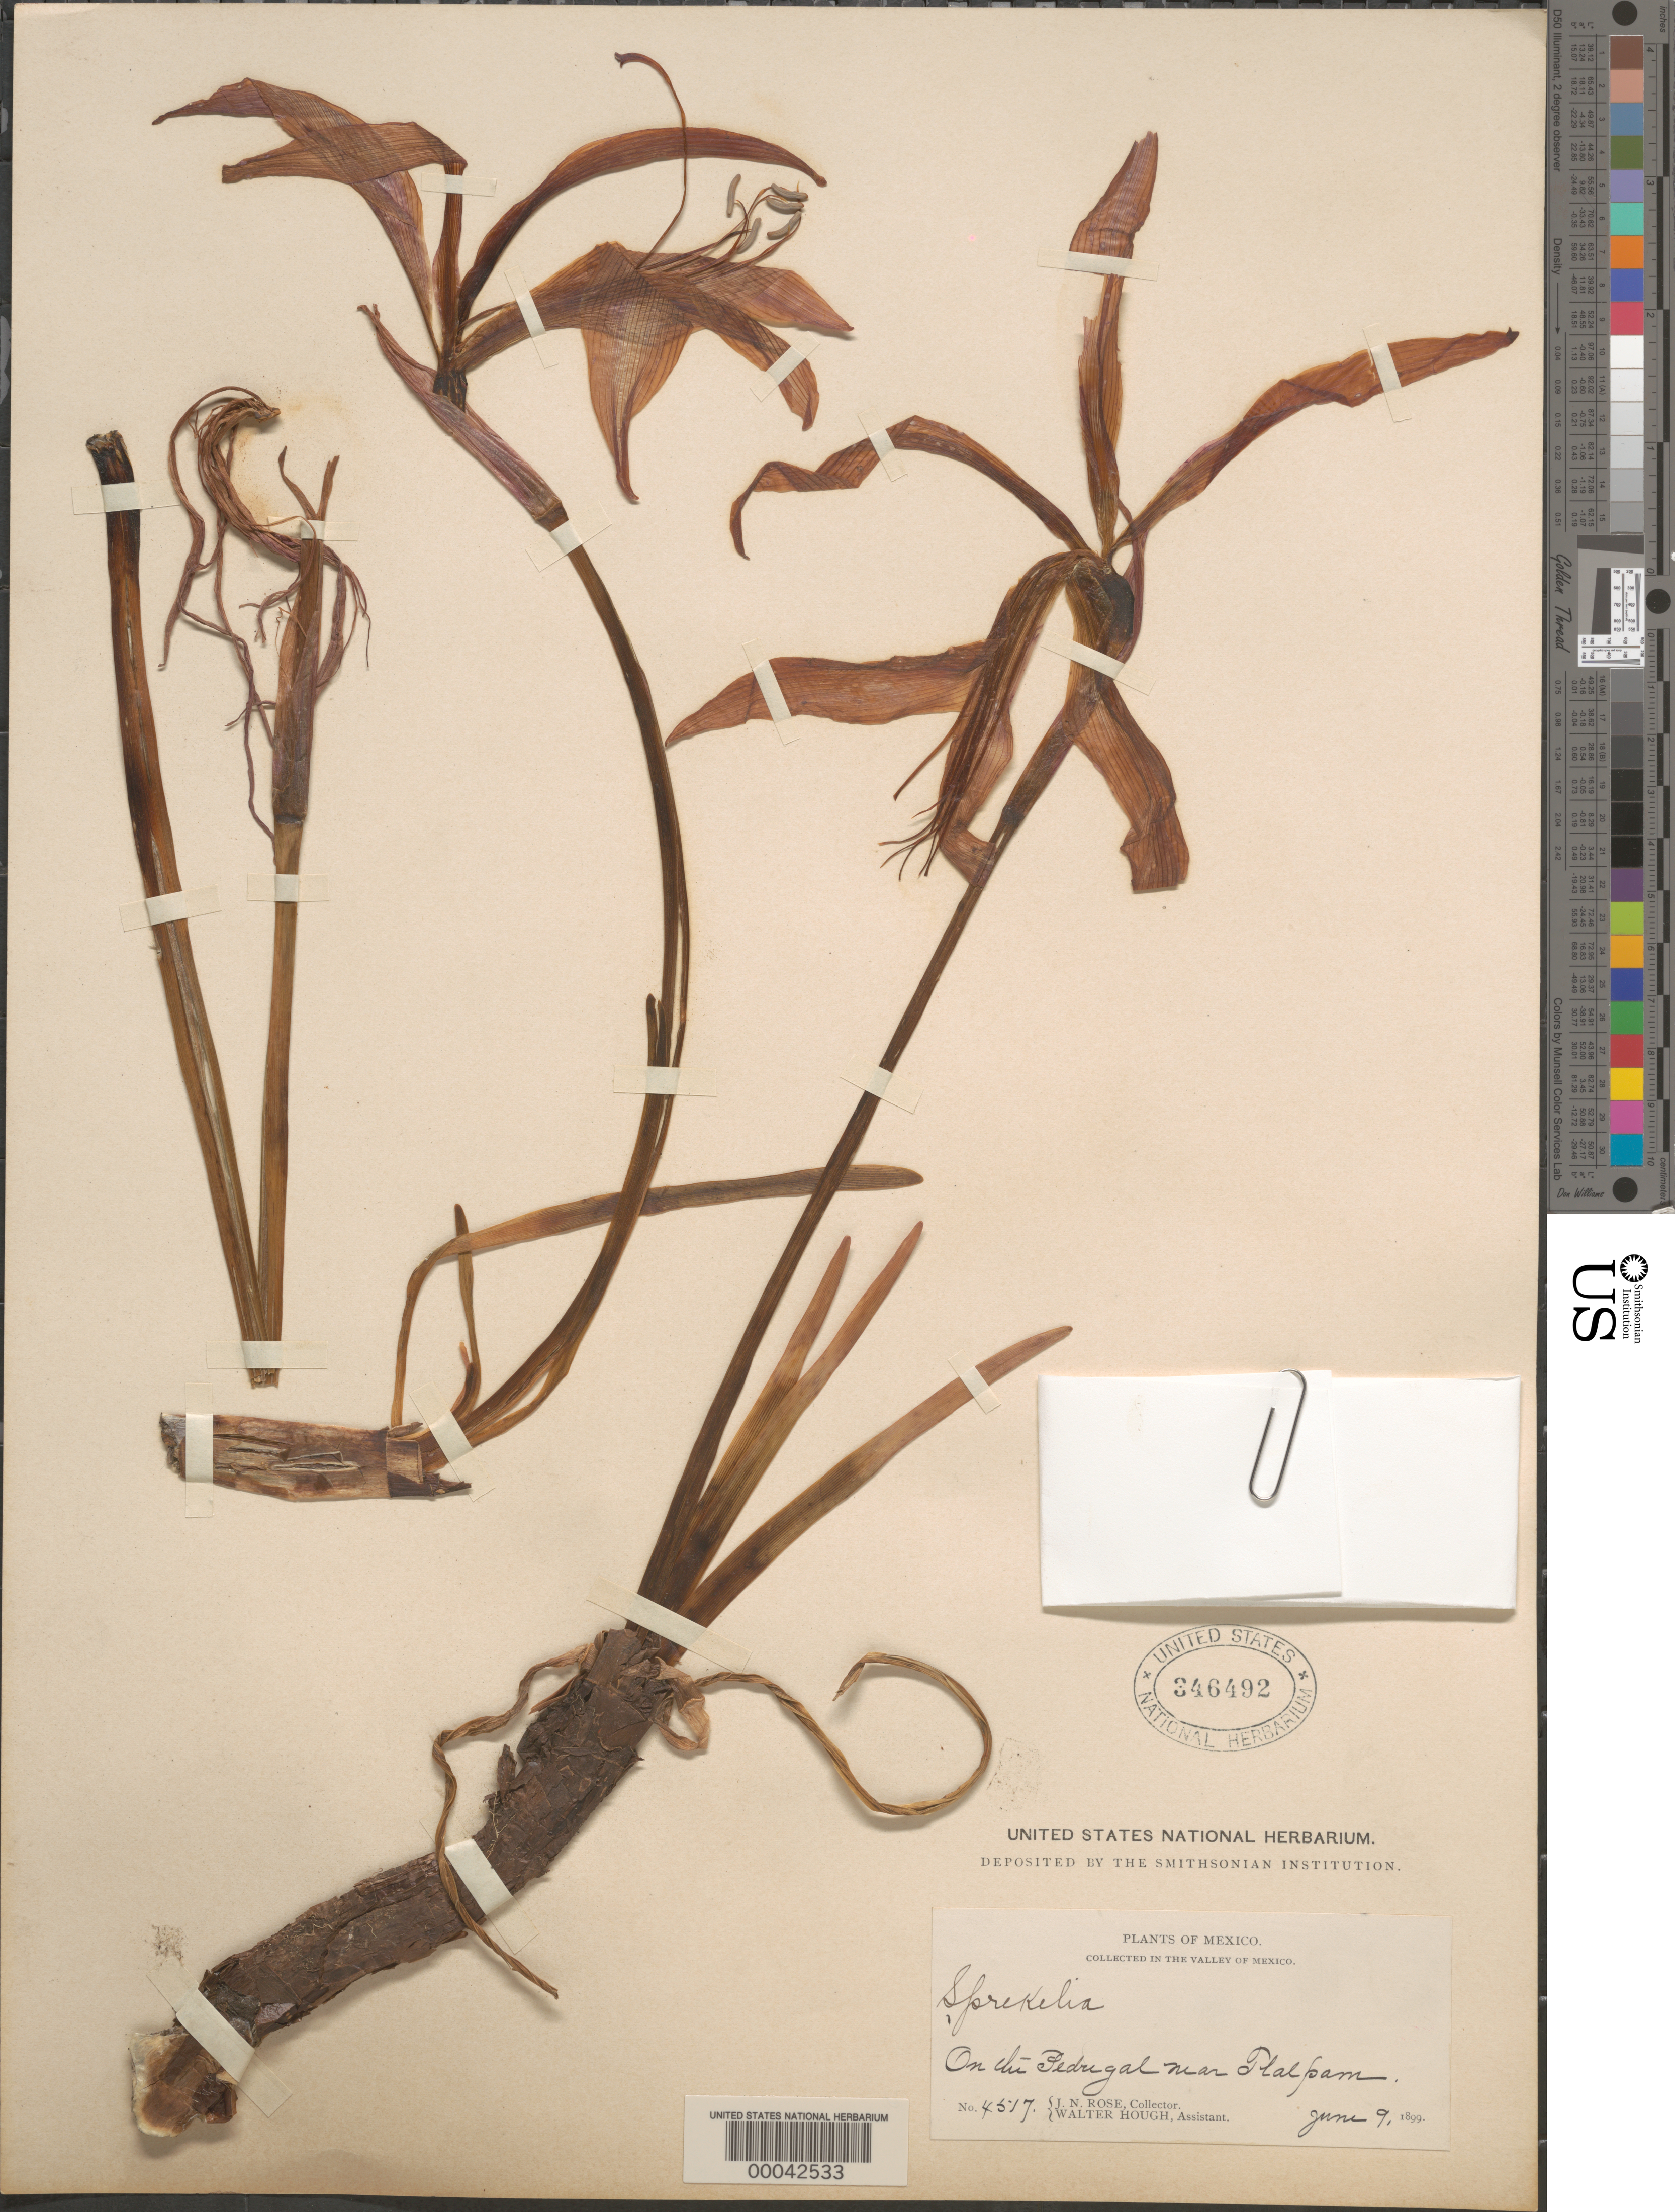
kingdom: Plantae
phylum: Tracheophyta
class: Liliopsida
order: Asparagales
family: Amaryllidaceae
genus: Sprekelia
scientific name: Sprekelia sp.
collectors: J. N. Rose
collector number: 4517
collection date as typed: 09 Jun 1899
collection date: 1899-06-09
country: Mexico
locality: Valley of Mexico; on chi pedrigal near Tlalpam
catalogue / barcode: US 346492